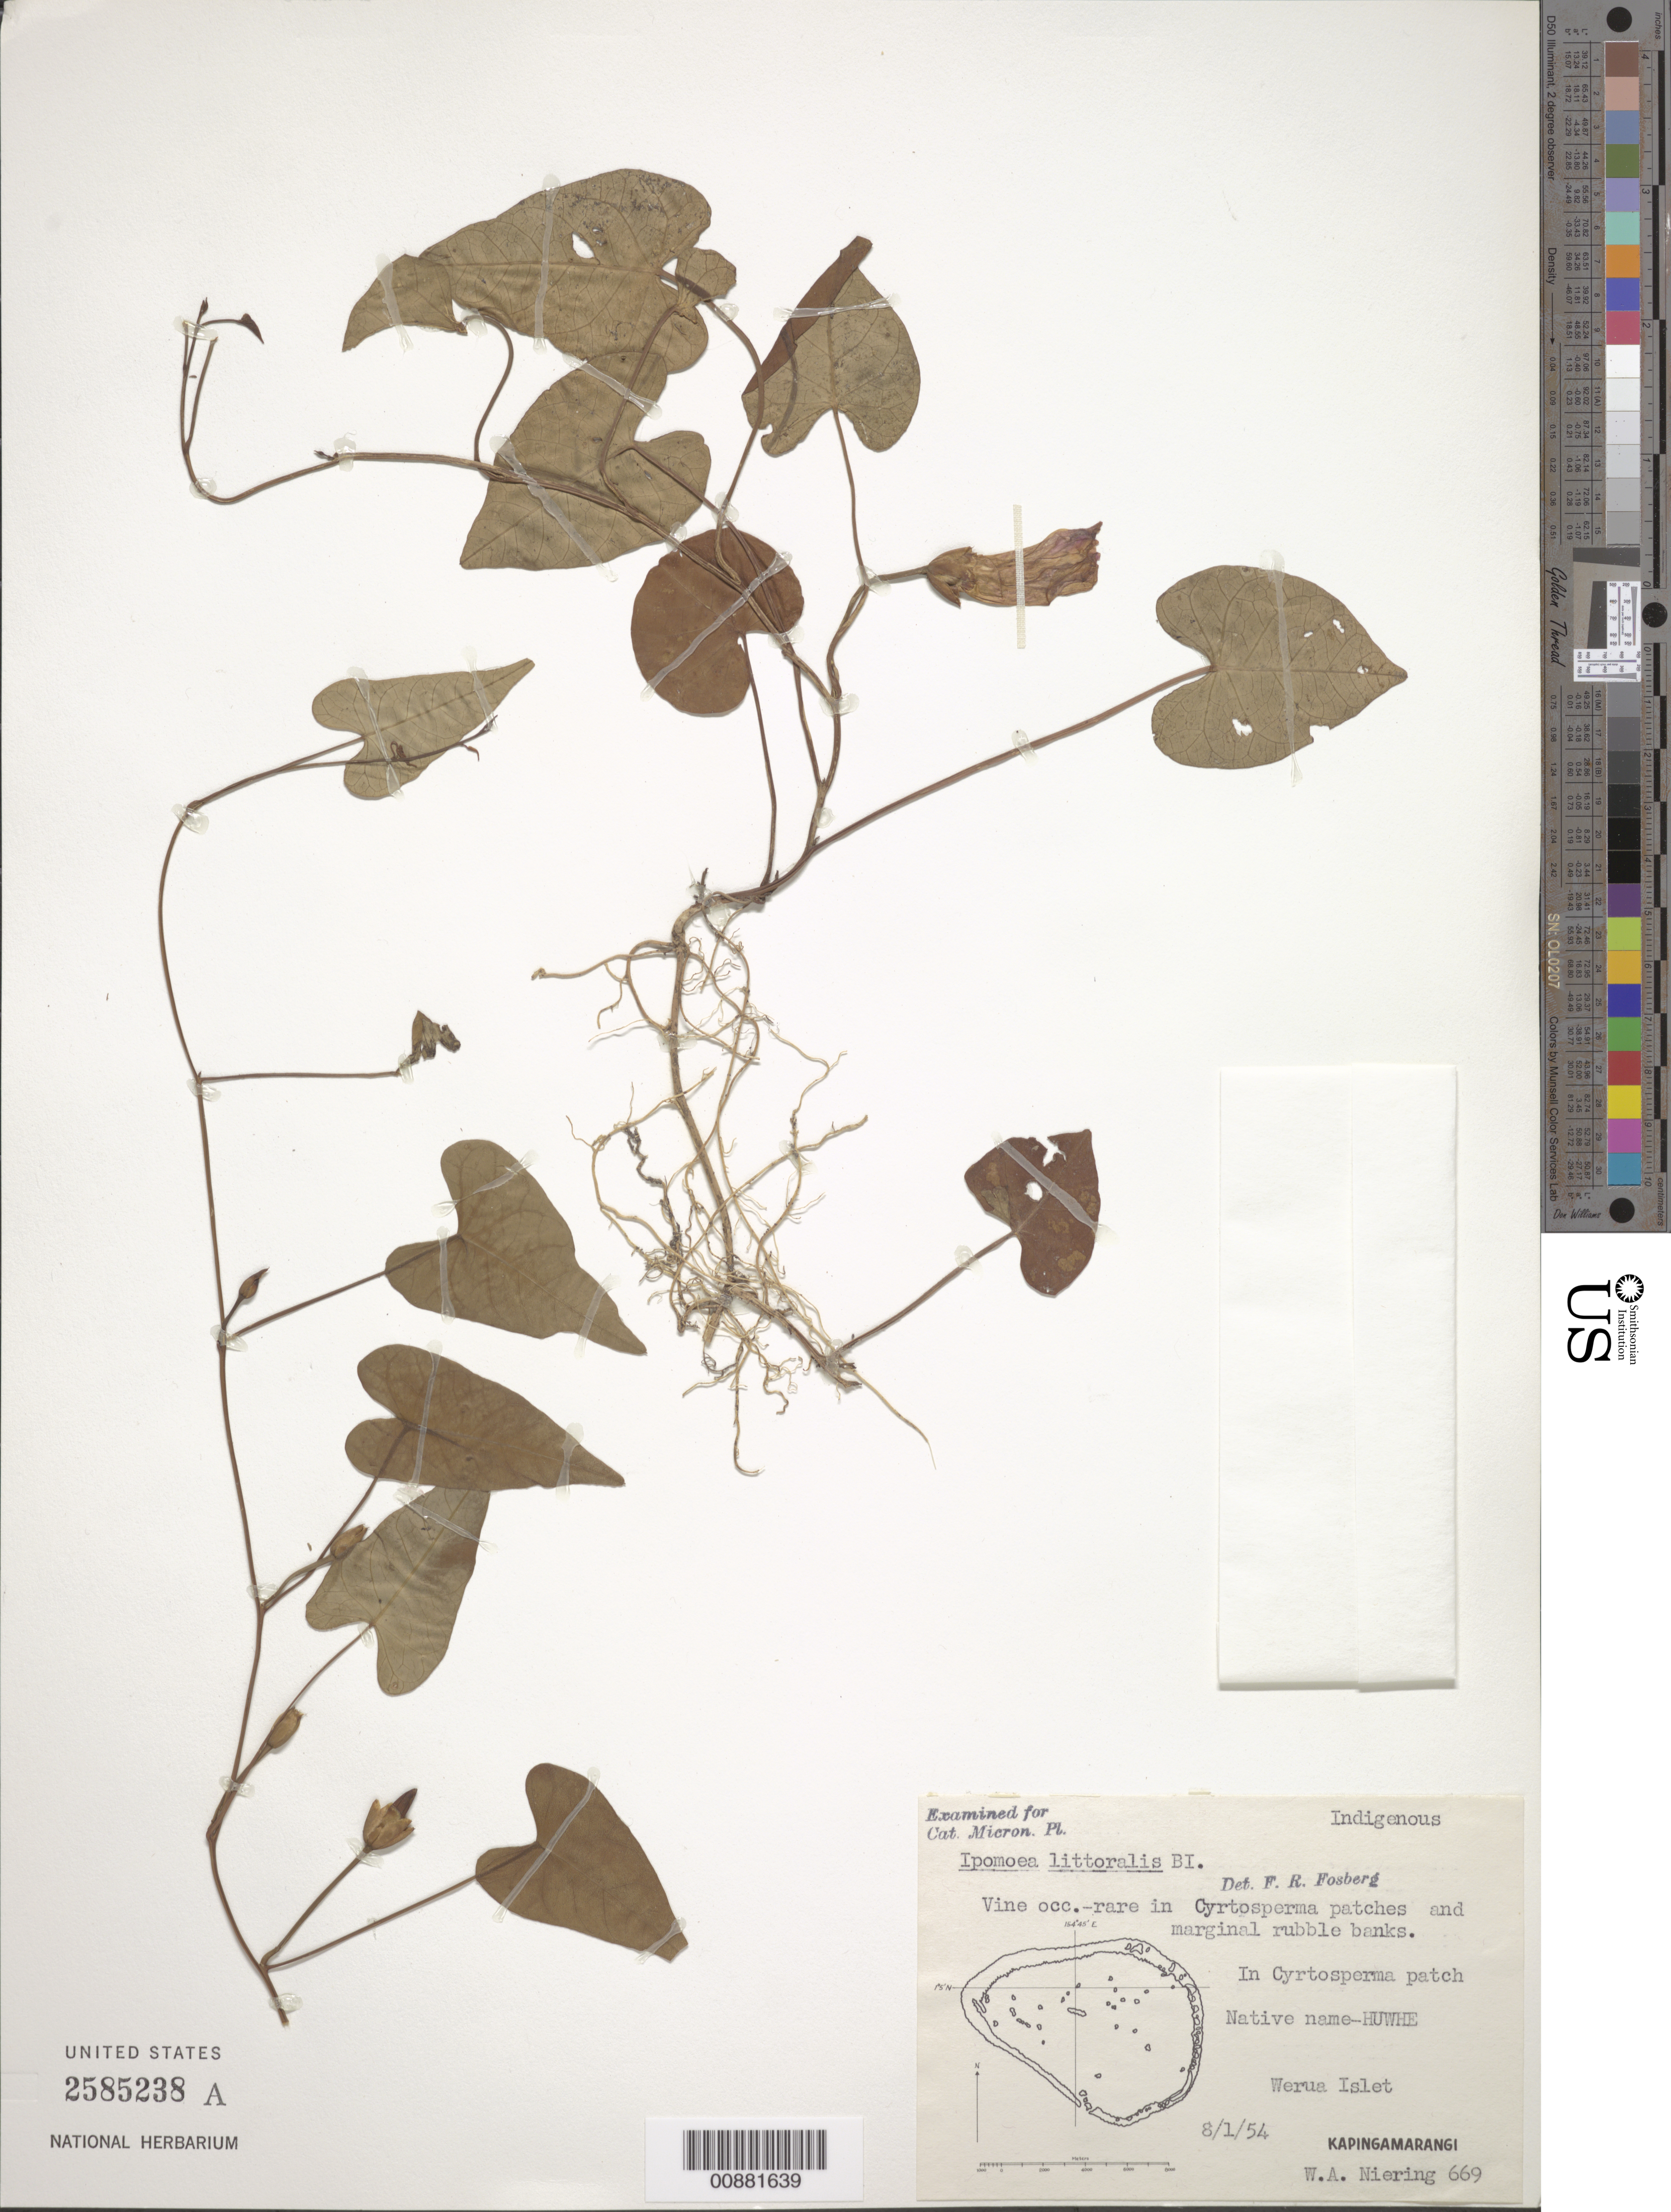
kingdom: Plantae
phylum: Tracheophyta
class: Magnoliopsida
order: Solanales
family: Convolvulaceae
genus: Ipomoea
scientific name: Ipomoea littoralis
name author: Blume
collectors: W. Niering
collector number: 669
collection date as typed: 08 Jan 1954 or 01 Aug 1954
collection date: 1954-01-08 or 1954-08-01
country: Micronesia, Federated States of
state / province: Pohnpei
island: Kapingamarangi Atoll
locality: Werua Islet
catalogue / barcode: US 2585238